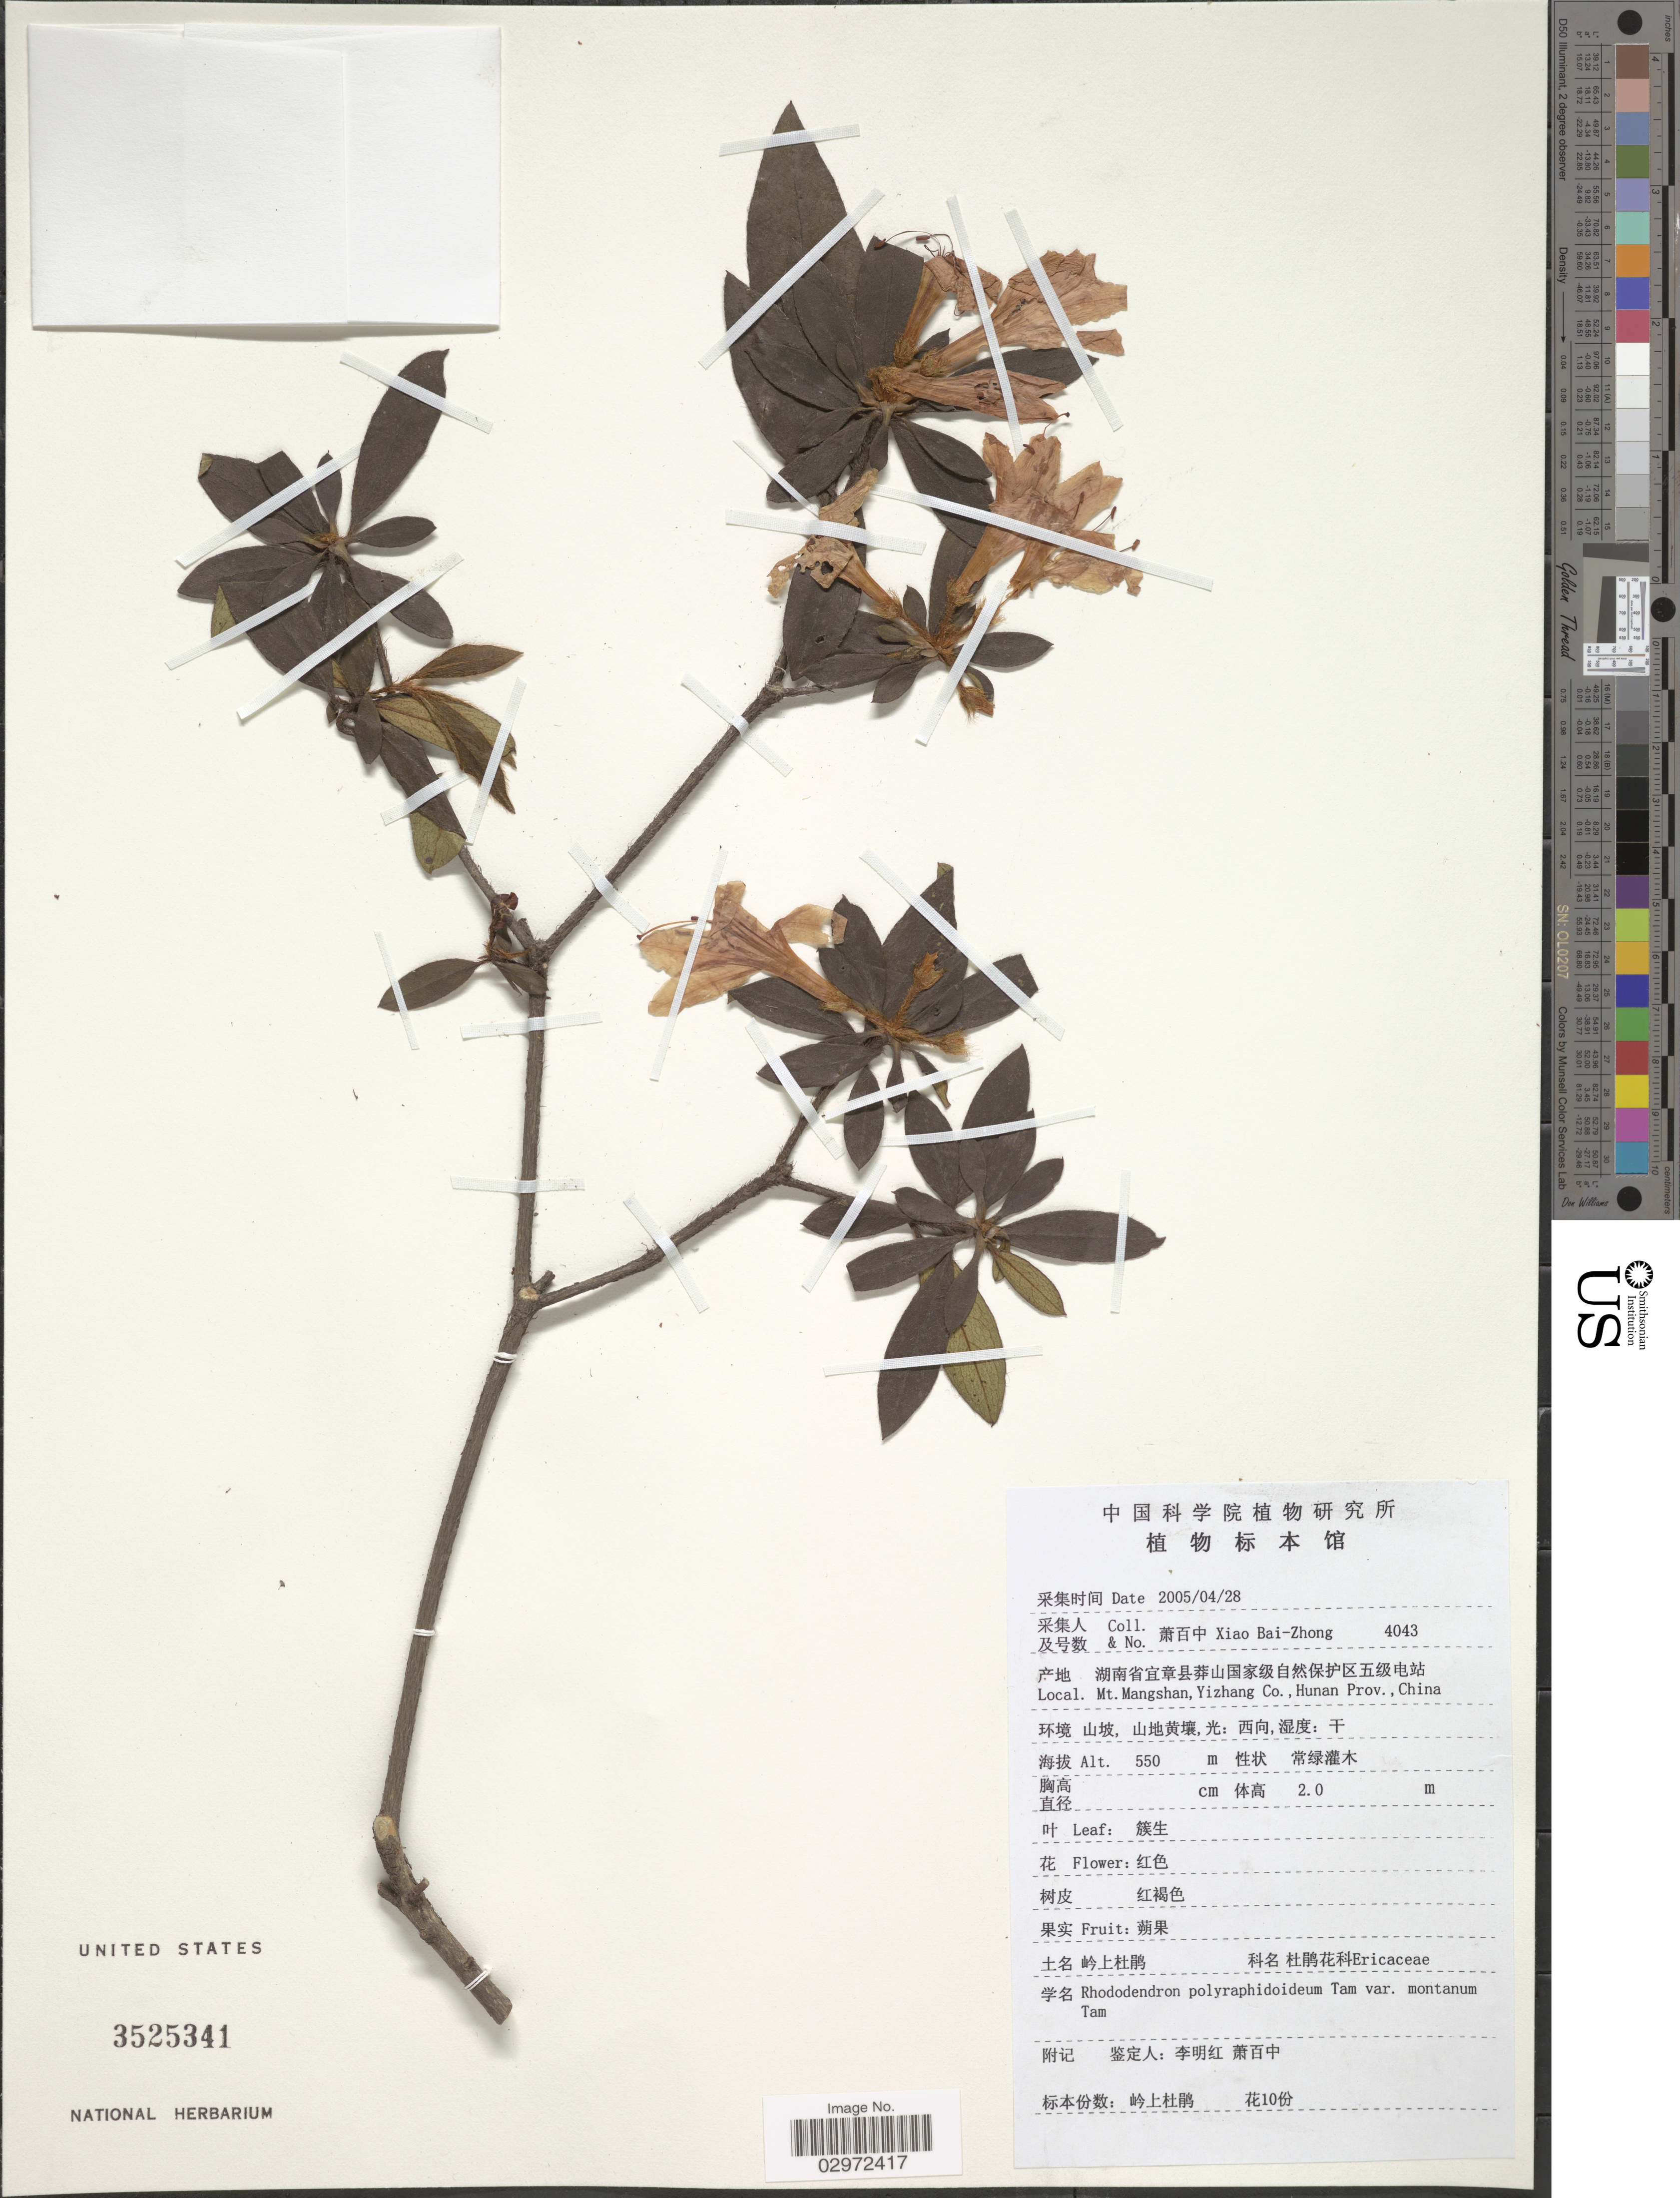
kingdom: Plantae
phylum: Tracheophyta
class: Magnoliopsida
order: Ericales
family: Ericaceae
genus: Rhododendron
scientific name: Rhododendron polyraphidoideum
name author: P.C. Tam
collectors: B. Z. Xiao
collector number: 4043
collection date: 2005-04-28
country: China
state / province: Hunan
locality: Mt. Mangshan,, Yizhang Co., Hunan Prov.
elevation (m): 550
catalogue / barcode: US 3525341